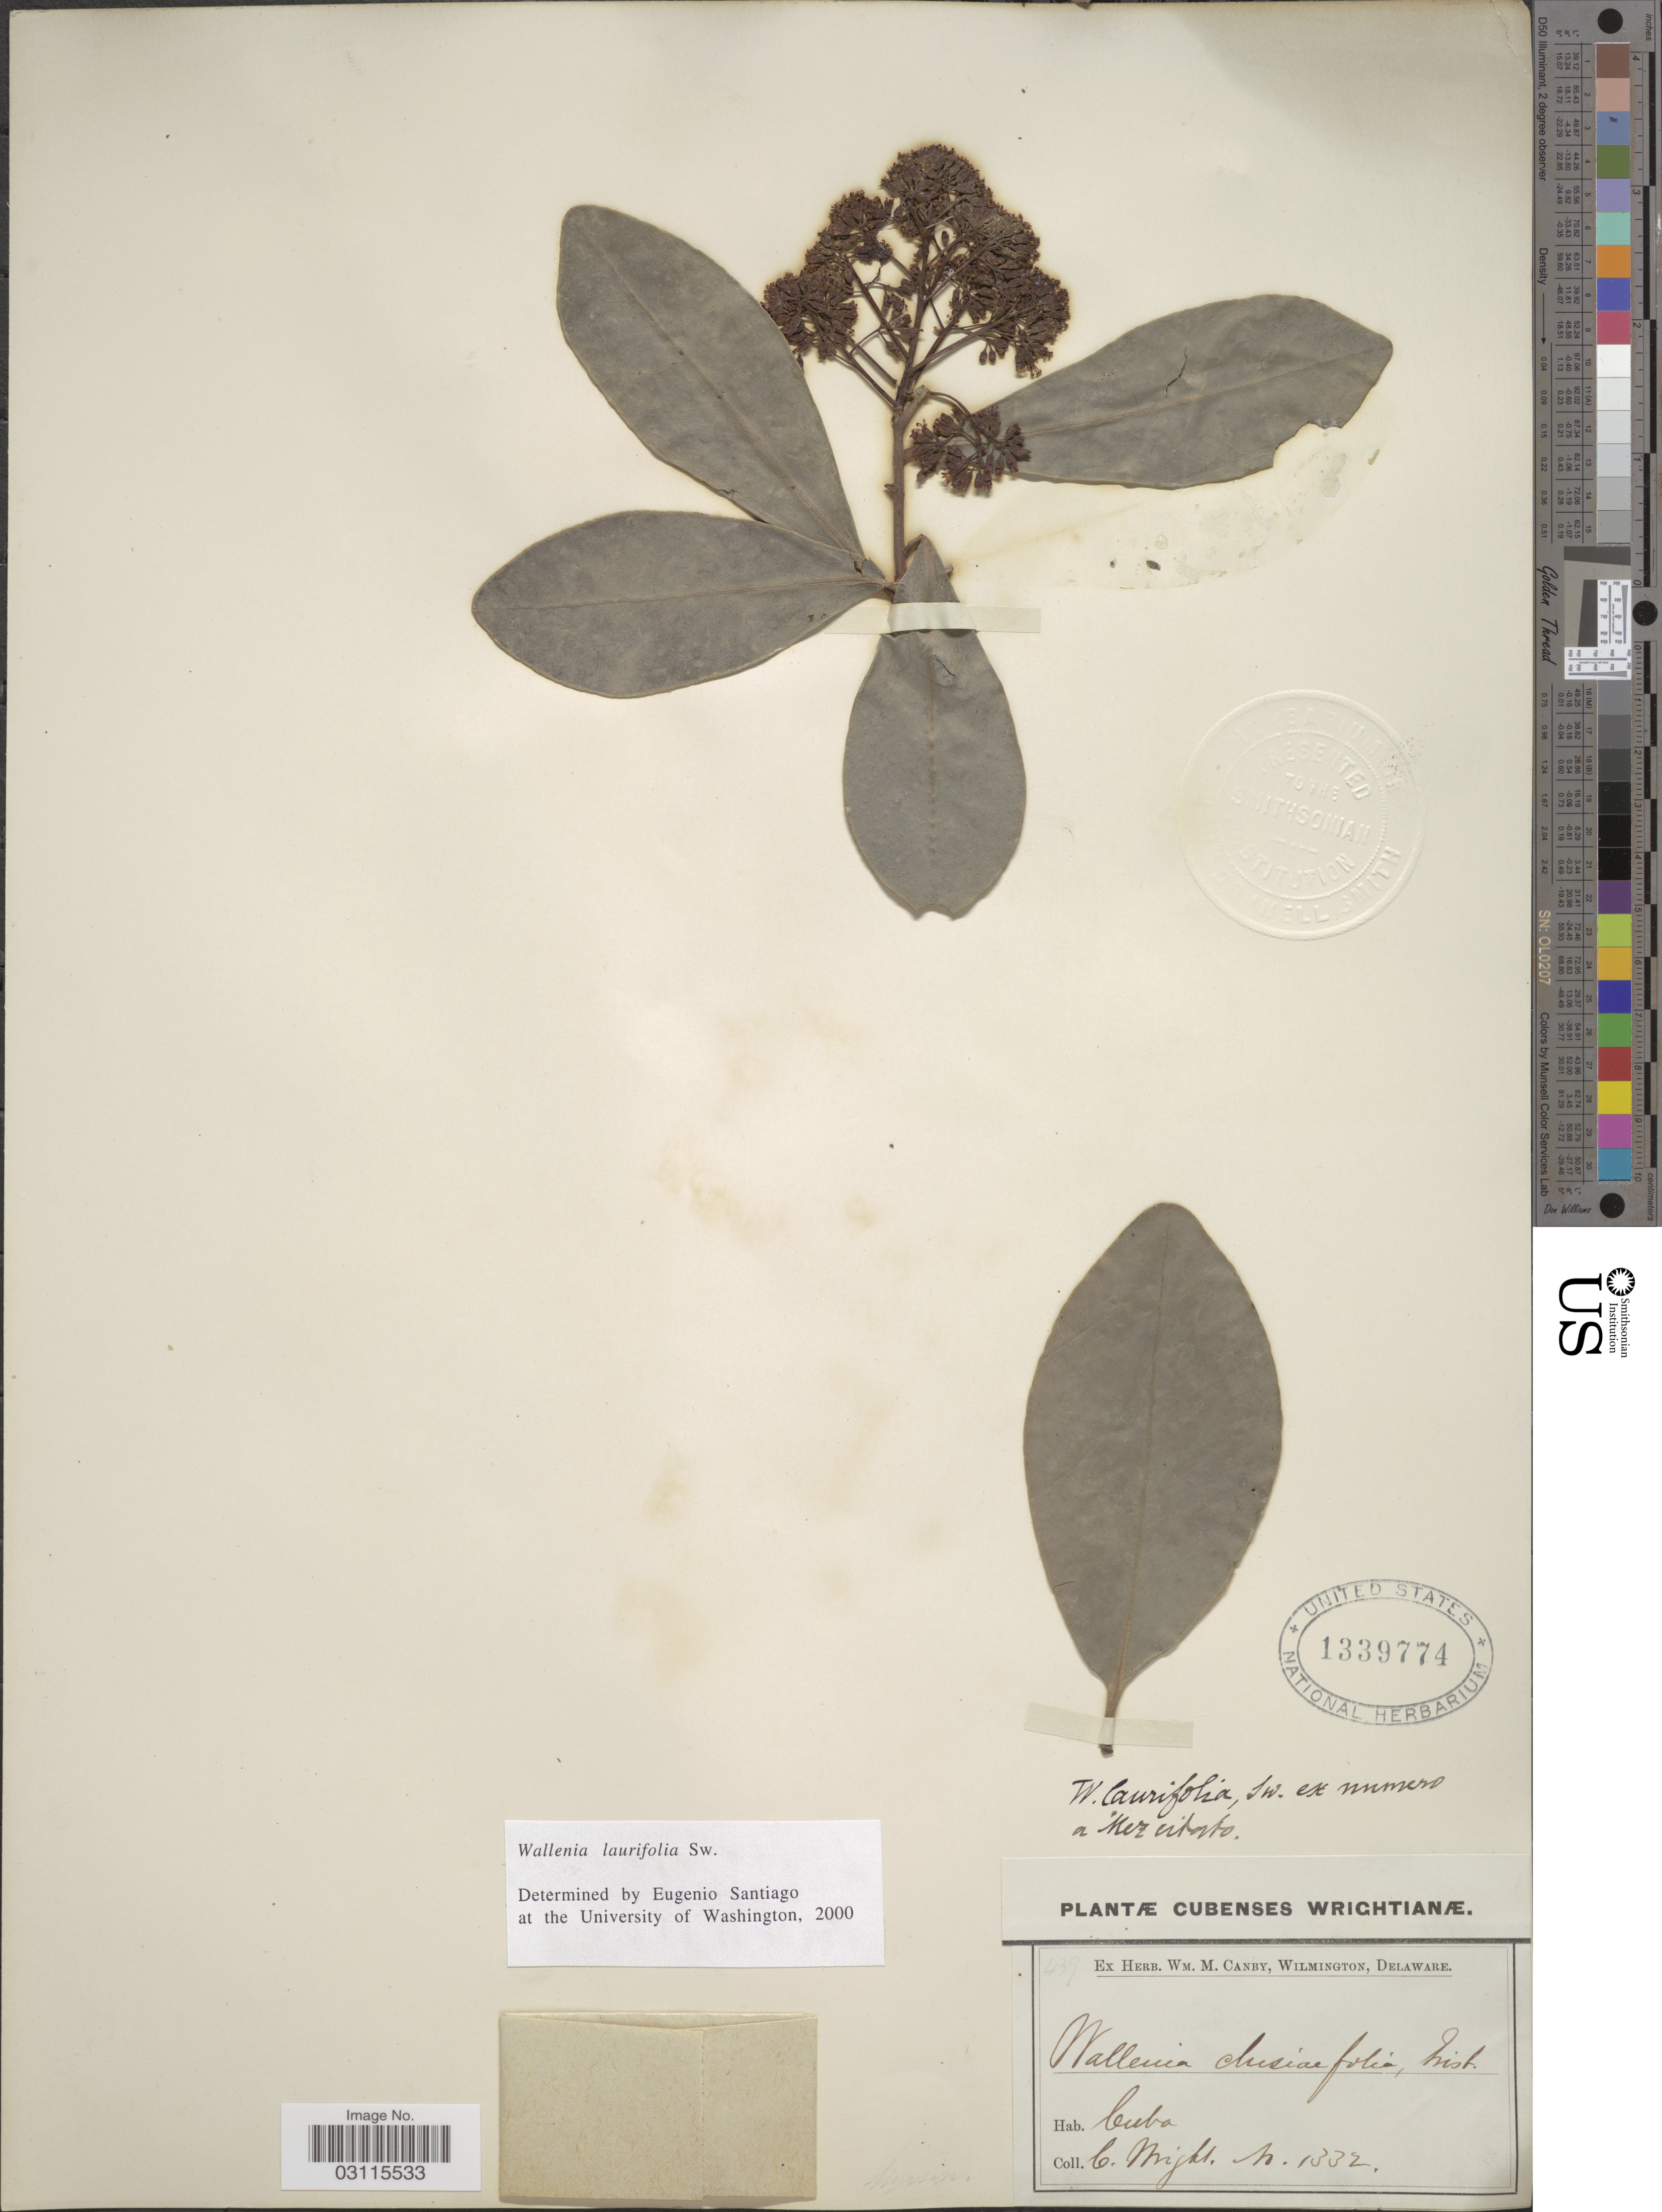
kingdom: Plantae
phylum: Tracheophyta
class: Magnoliopsida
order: Ericales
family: Primulaceae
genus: Wallenia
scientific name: Wallenia laurifolia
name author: Sw.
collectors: C. Wright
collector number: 1332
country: Cuba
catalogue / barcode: US 1339774